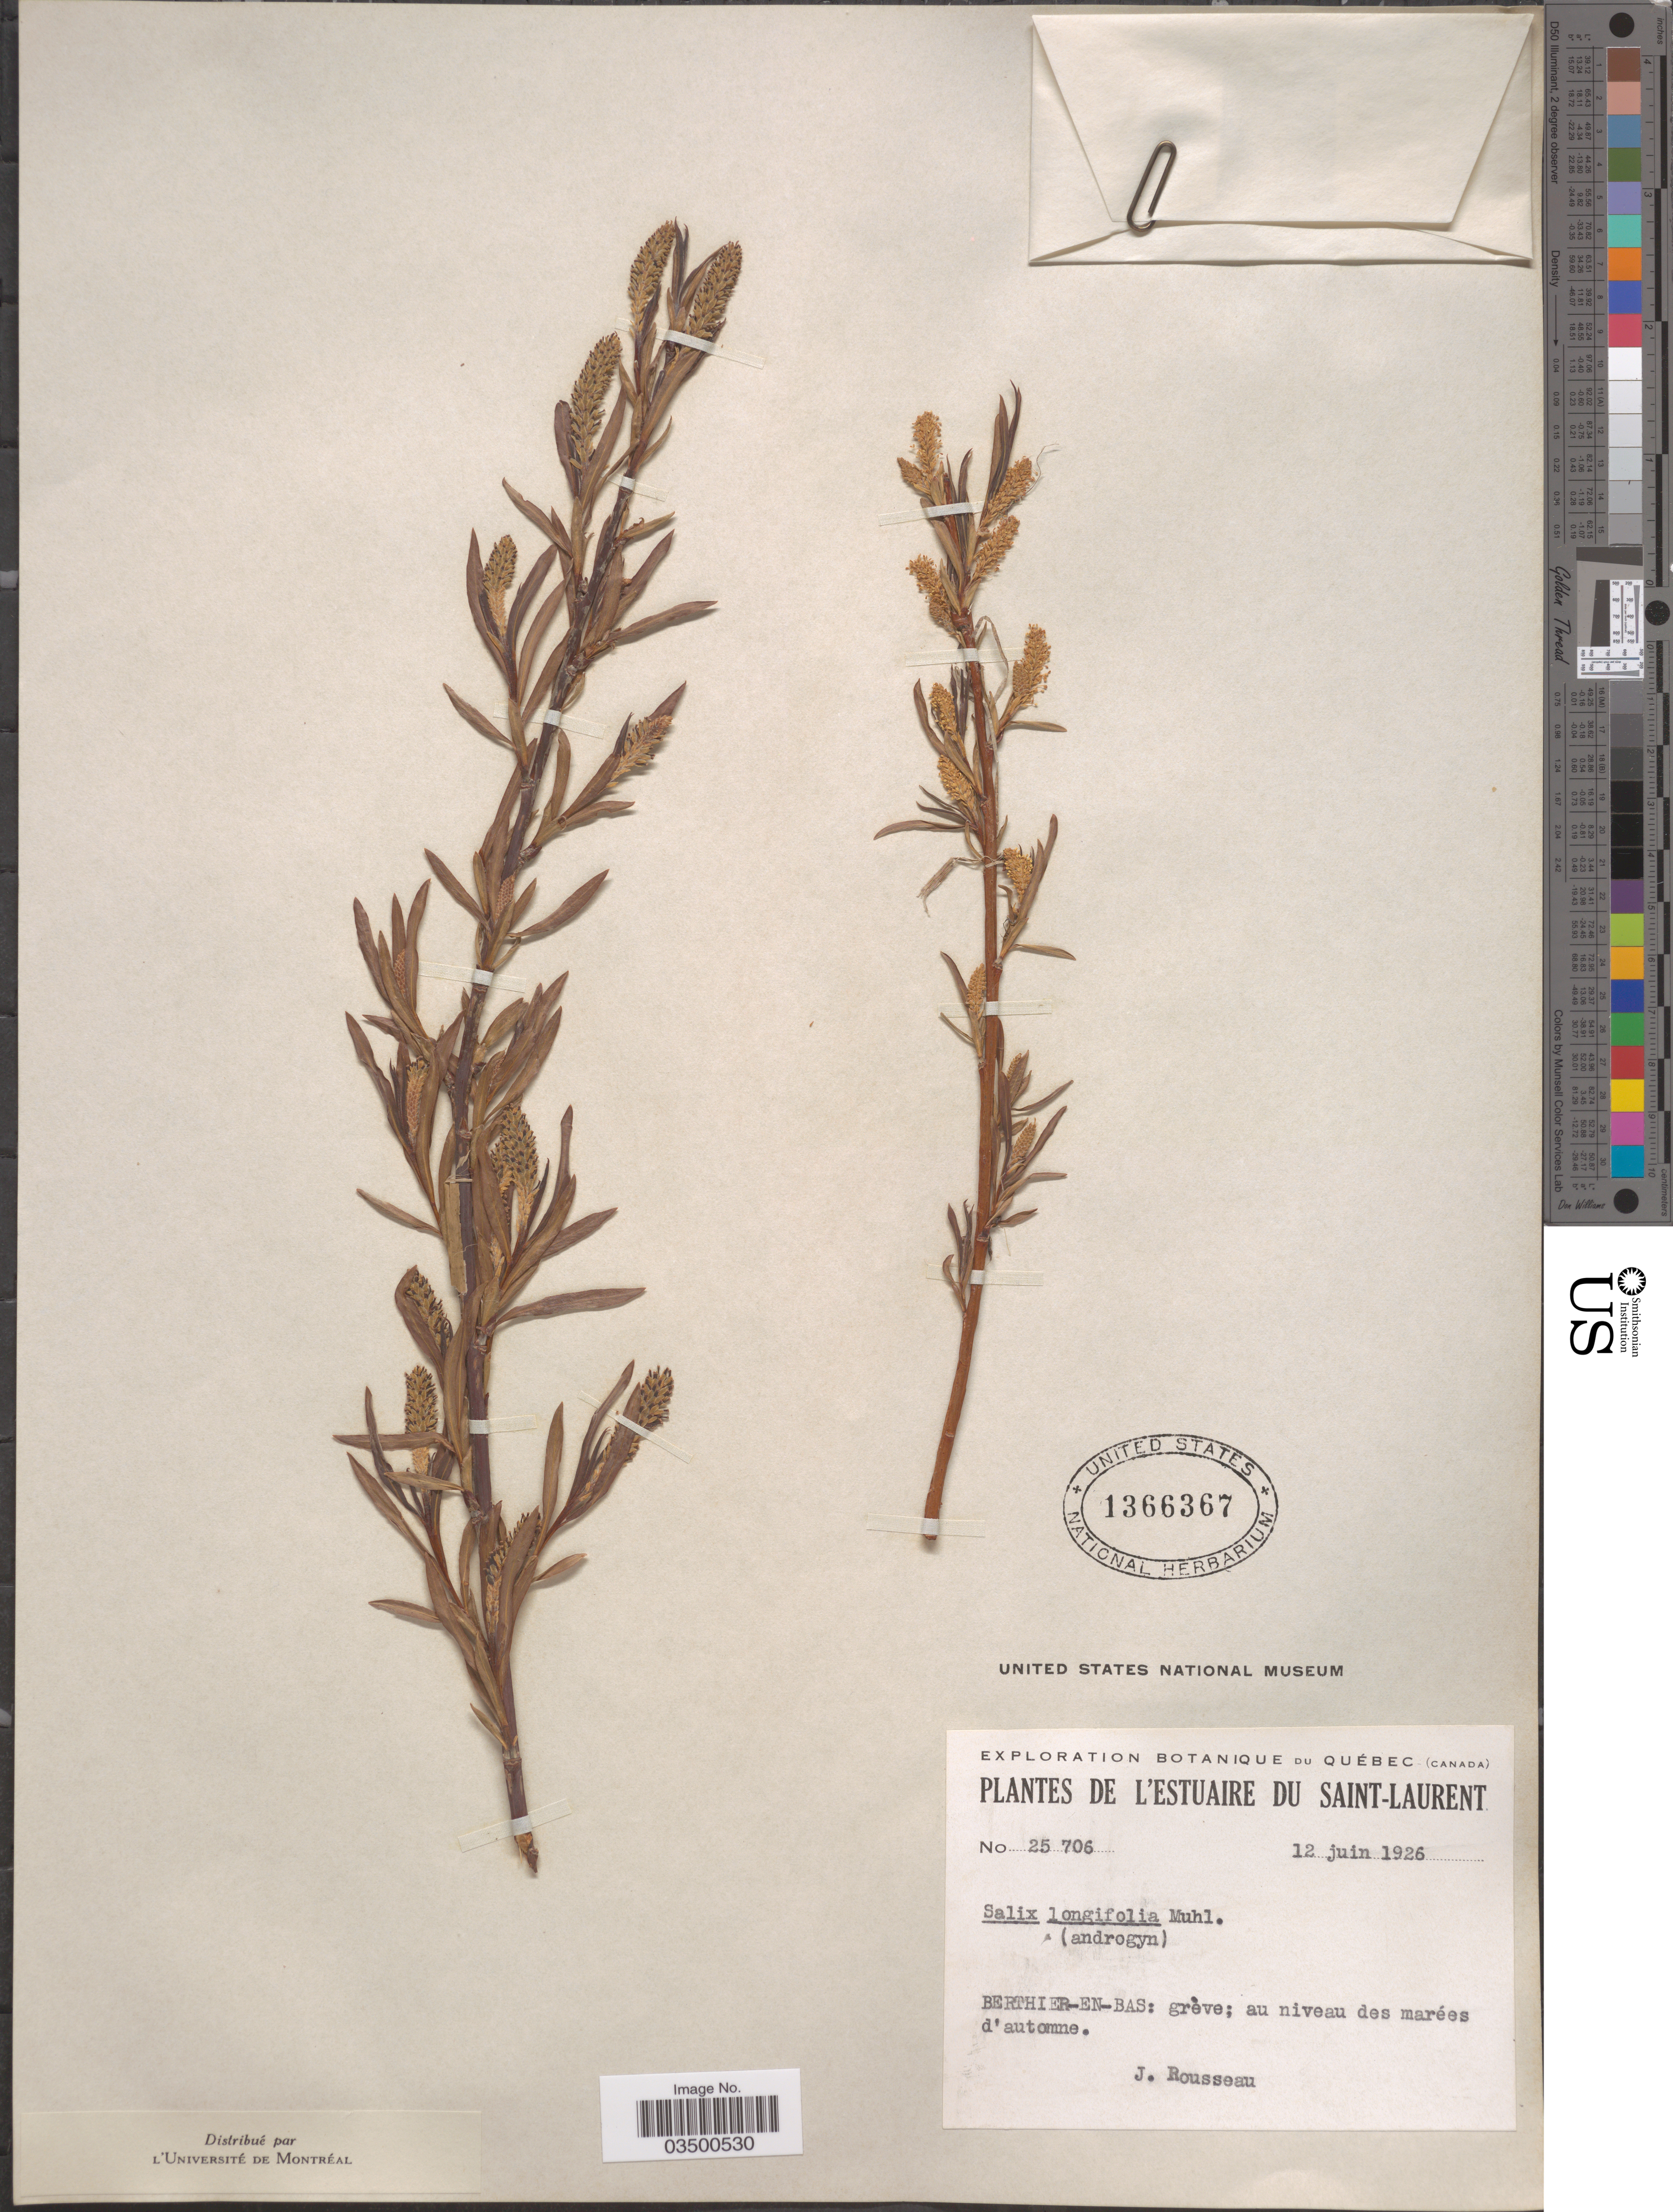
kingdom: Plantae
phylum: Tracheophyta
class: Magnoliopsida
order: Malpighiales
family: Salicaceae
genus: Salix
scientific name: Salix interior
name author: Rowlee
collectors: J. Rousseau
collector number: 25706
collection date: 1926-06-12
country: Canada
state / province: Quebec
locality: L'Estuaire du Saint-Laurent. Berthier-En-Bas: grève; au niveau des marées d'automne.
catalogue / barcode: US 1366367